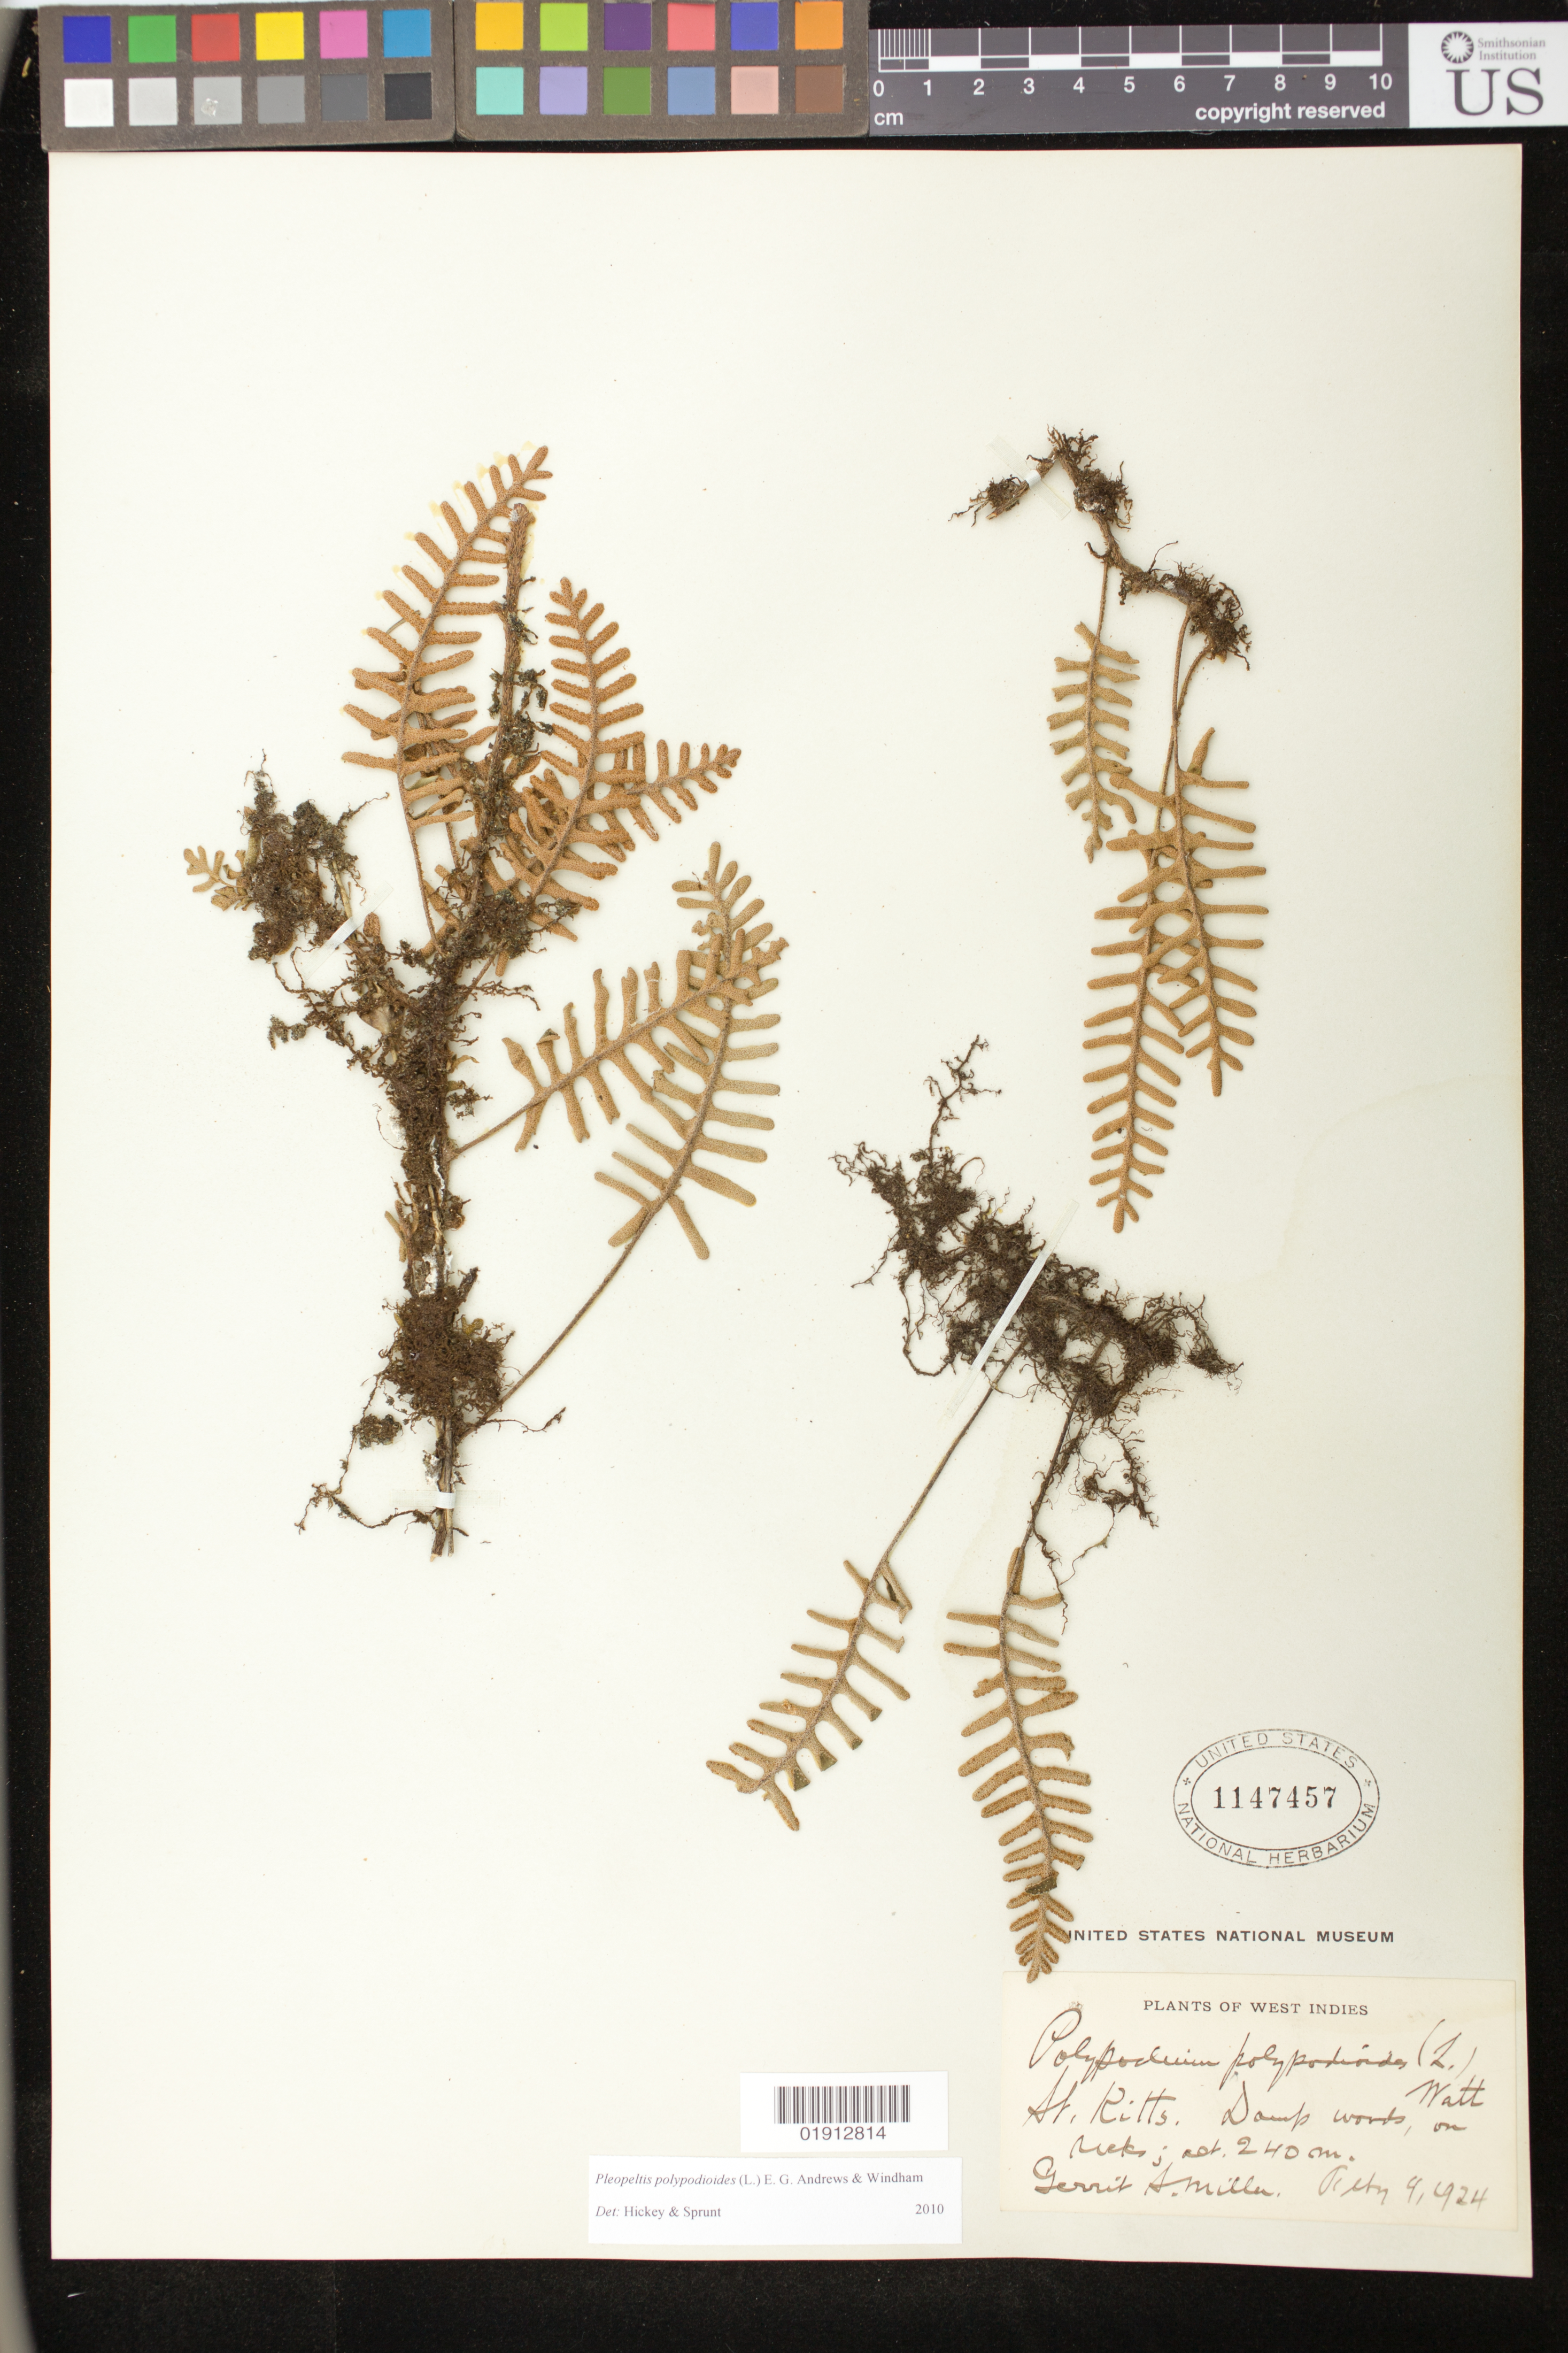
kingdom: Plantae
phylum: Tracheophyta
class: Polypodiopsida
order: Polypodiales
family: Polypodiaceae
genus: Pleopeltis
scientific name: Pleopeltis polypodioides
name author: (L.) E.G. Andrews & Windham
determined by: Hickey, R. J.; Sprunt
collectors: G. S. Miller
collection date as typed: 09 Feb 1924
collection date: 1924-02-09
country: St. Christopher-Nevis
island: St. Christopher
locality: St. Kitts.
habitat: Damp woods, on rocks.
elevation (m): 240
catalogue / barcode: US 1147457